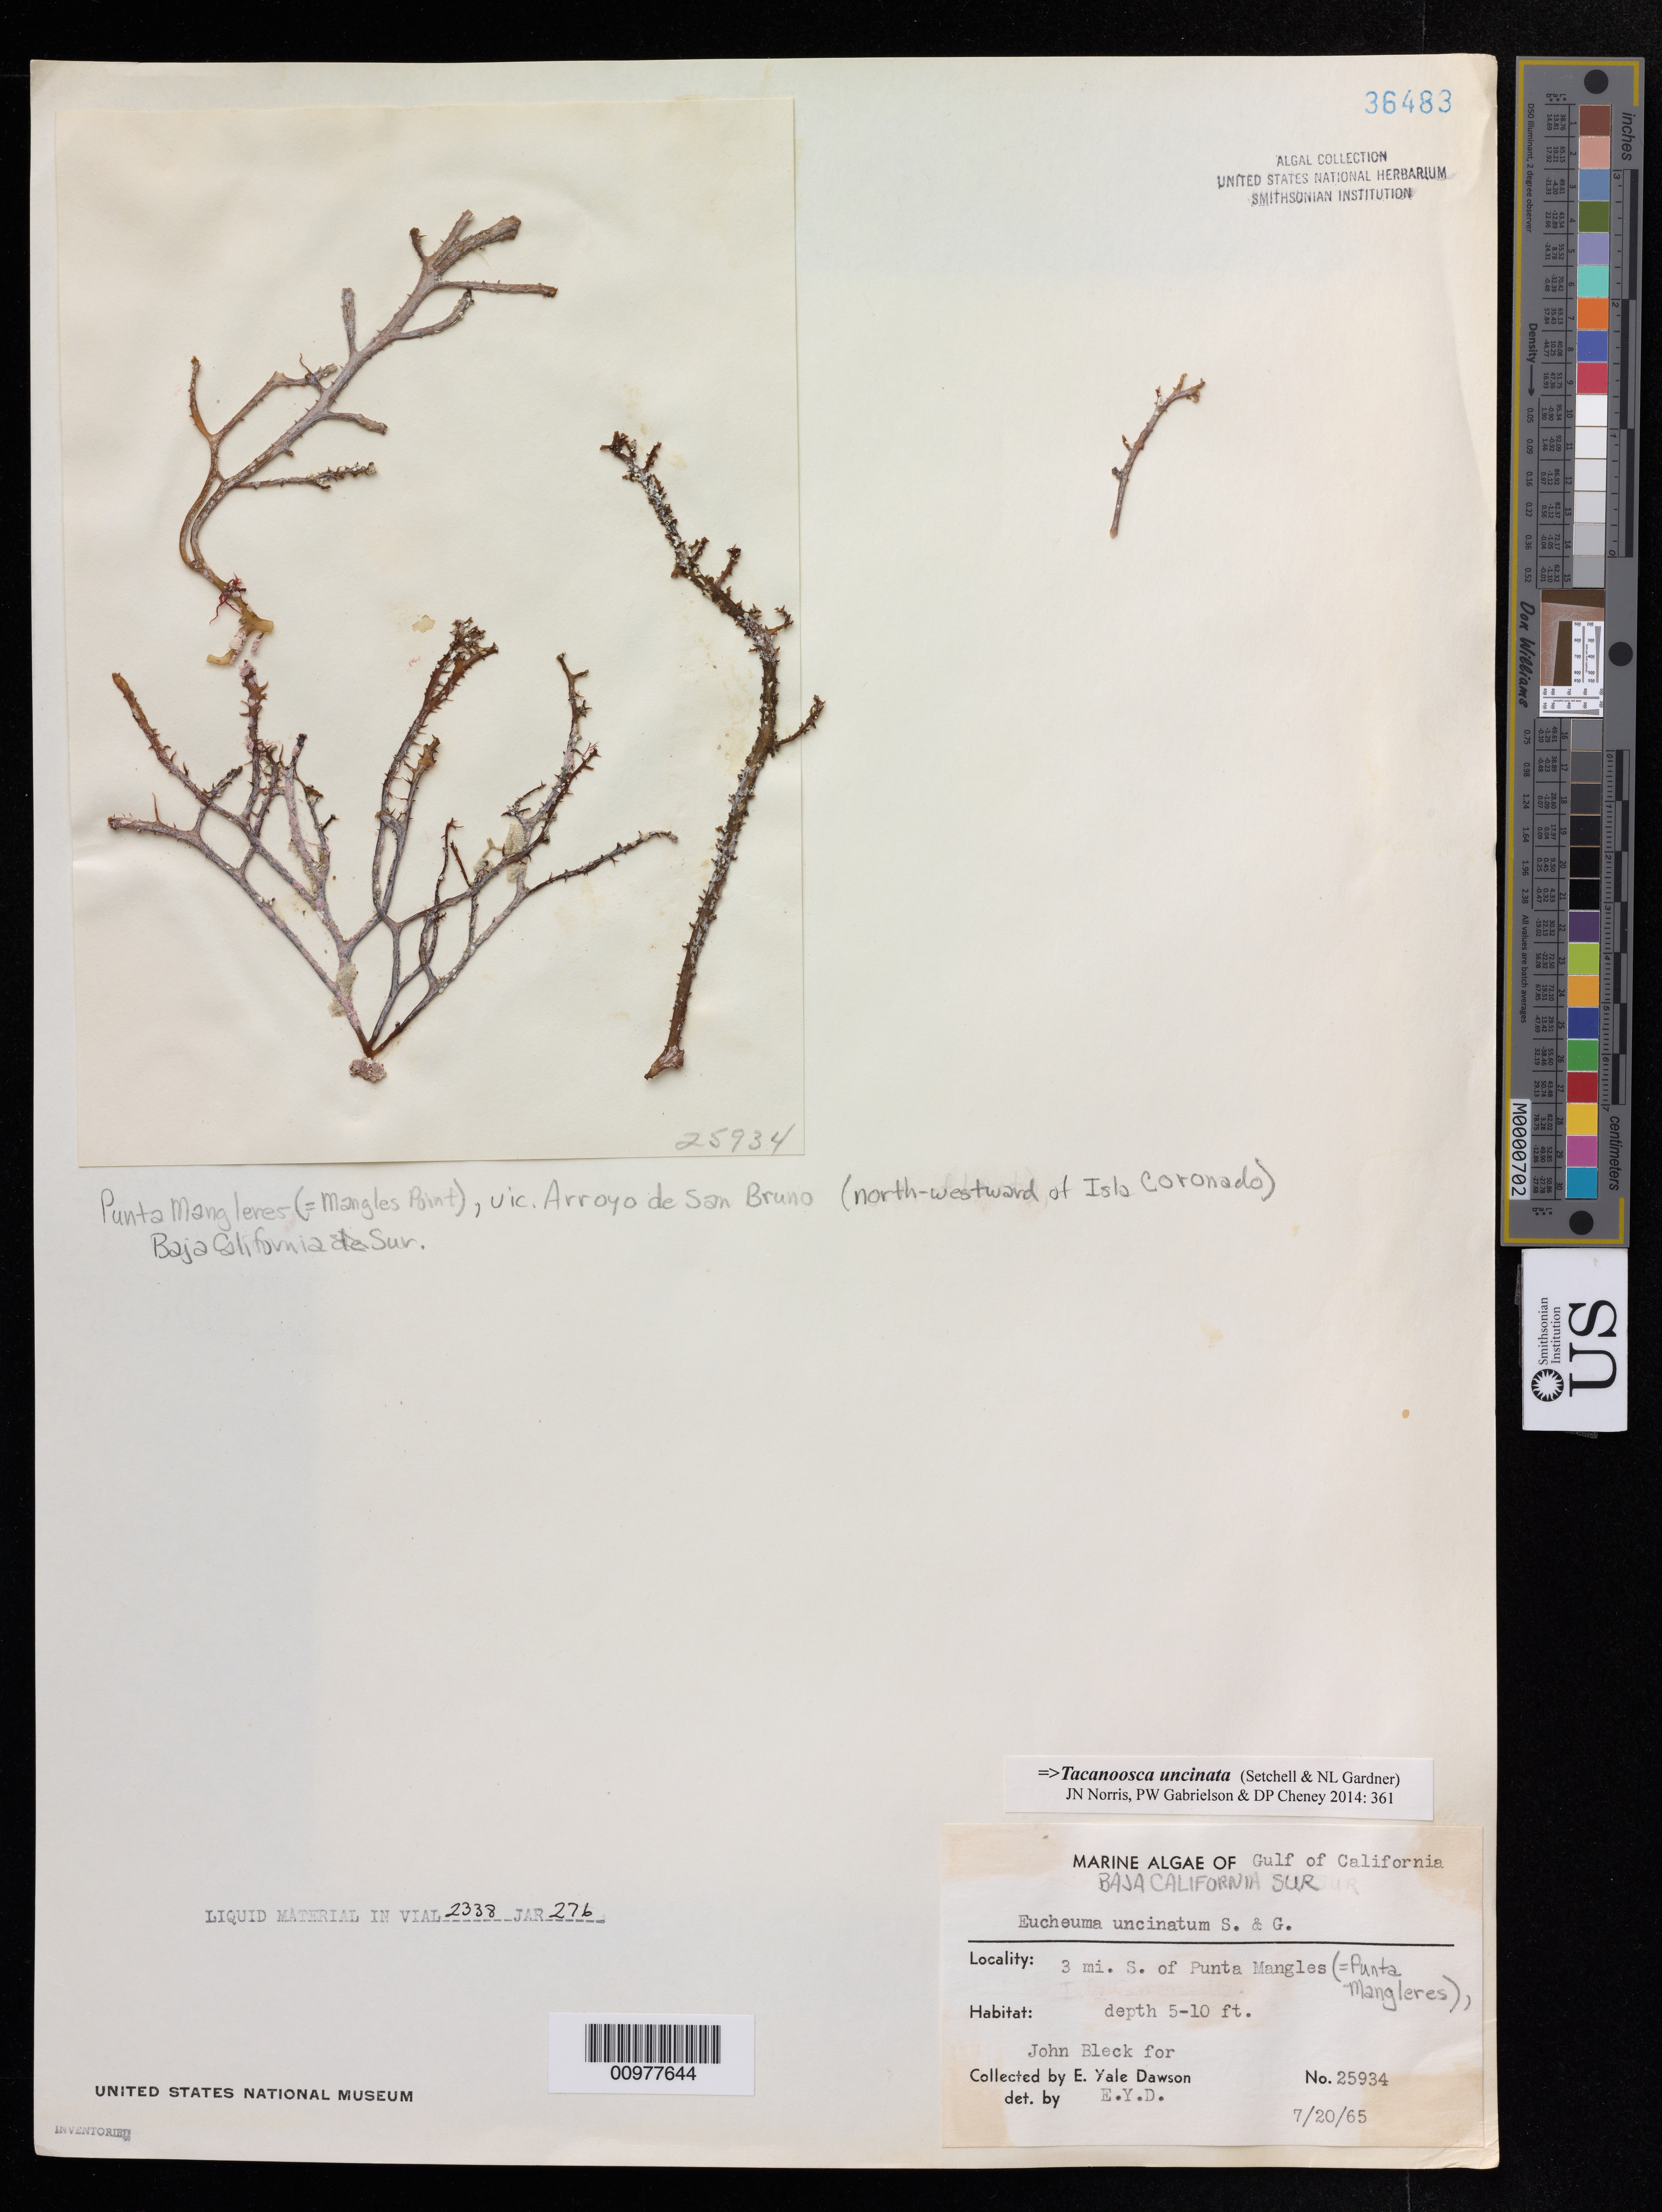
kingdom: Plantae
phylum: Rhodophyta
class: Florideophyceae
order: Gigartinales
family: Solieriaceae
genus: Tacanoosca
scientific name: Tacanoosca uncinata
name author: (Setchell & N.L. Gardner) J.N. Norris et al.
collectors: J. Bleck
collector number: EYD 25934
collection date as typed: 20 Jul 1965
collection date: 1965-07-20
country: Mexico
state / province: Baja California Sur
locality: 3 miles south of Punta Mangleres (Punta Mangles)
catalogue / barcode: US 36483